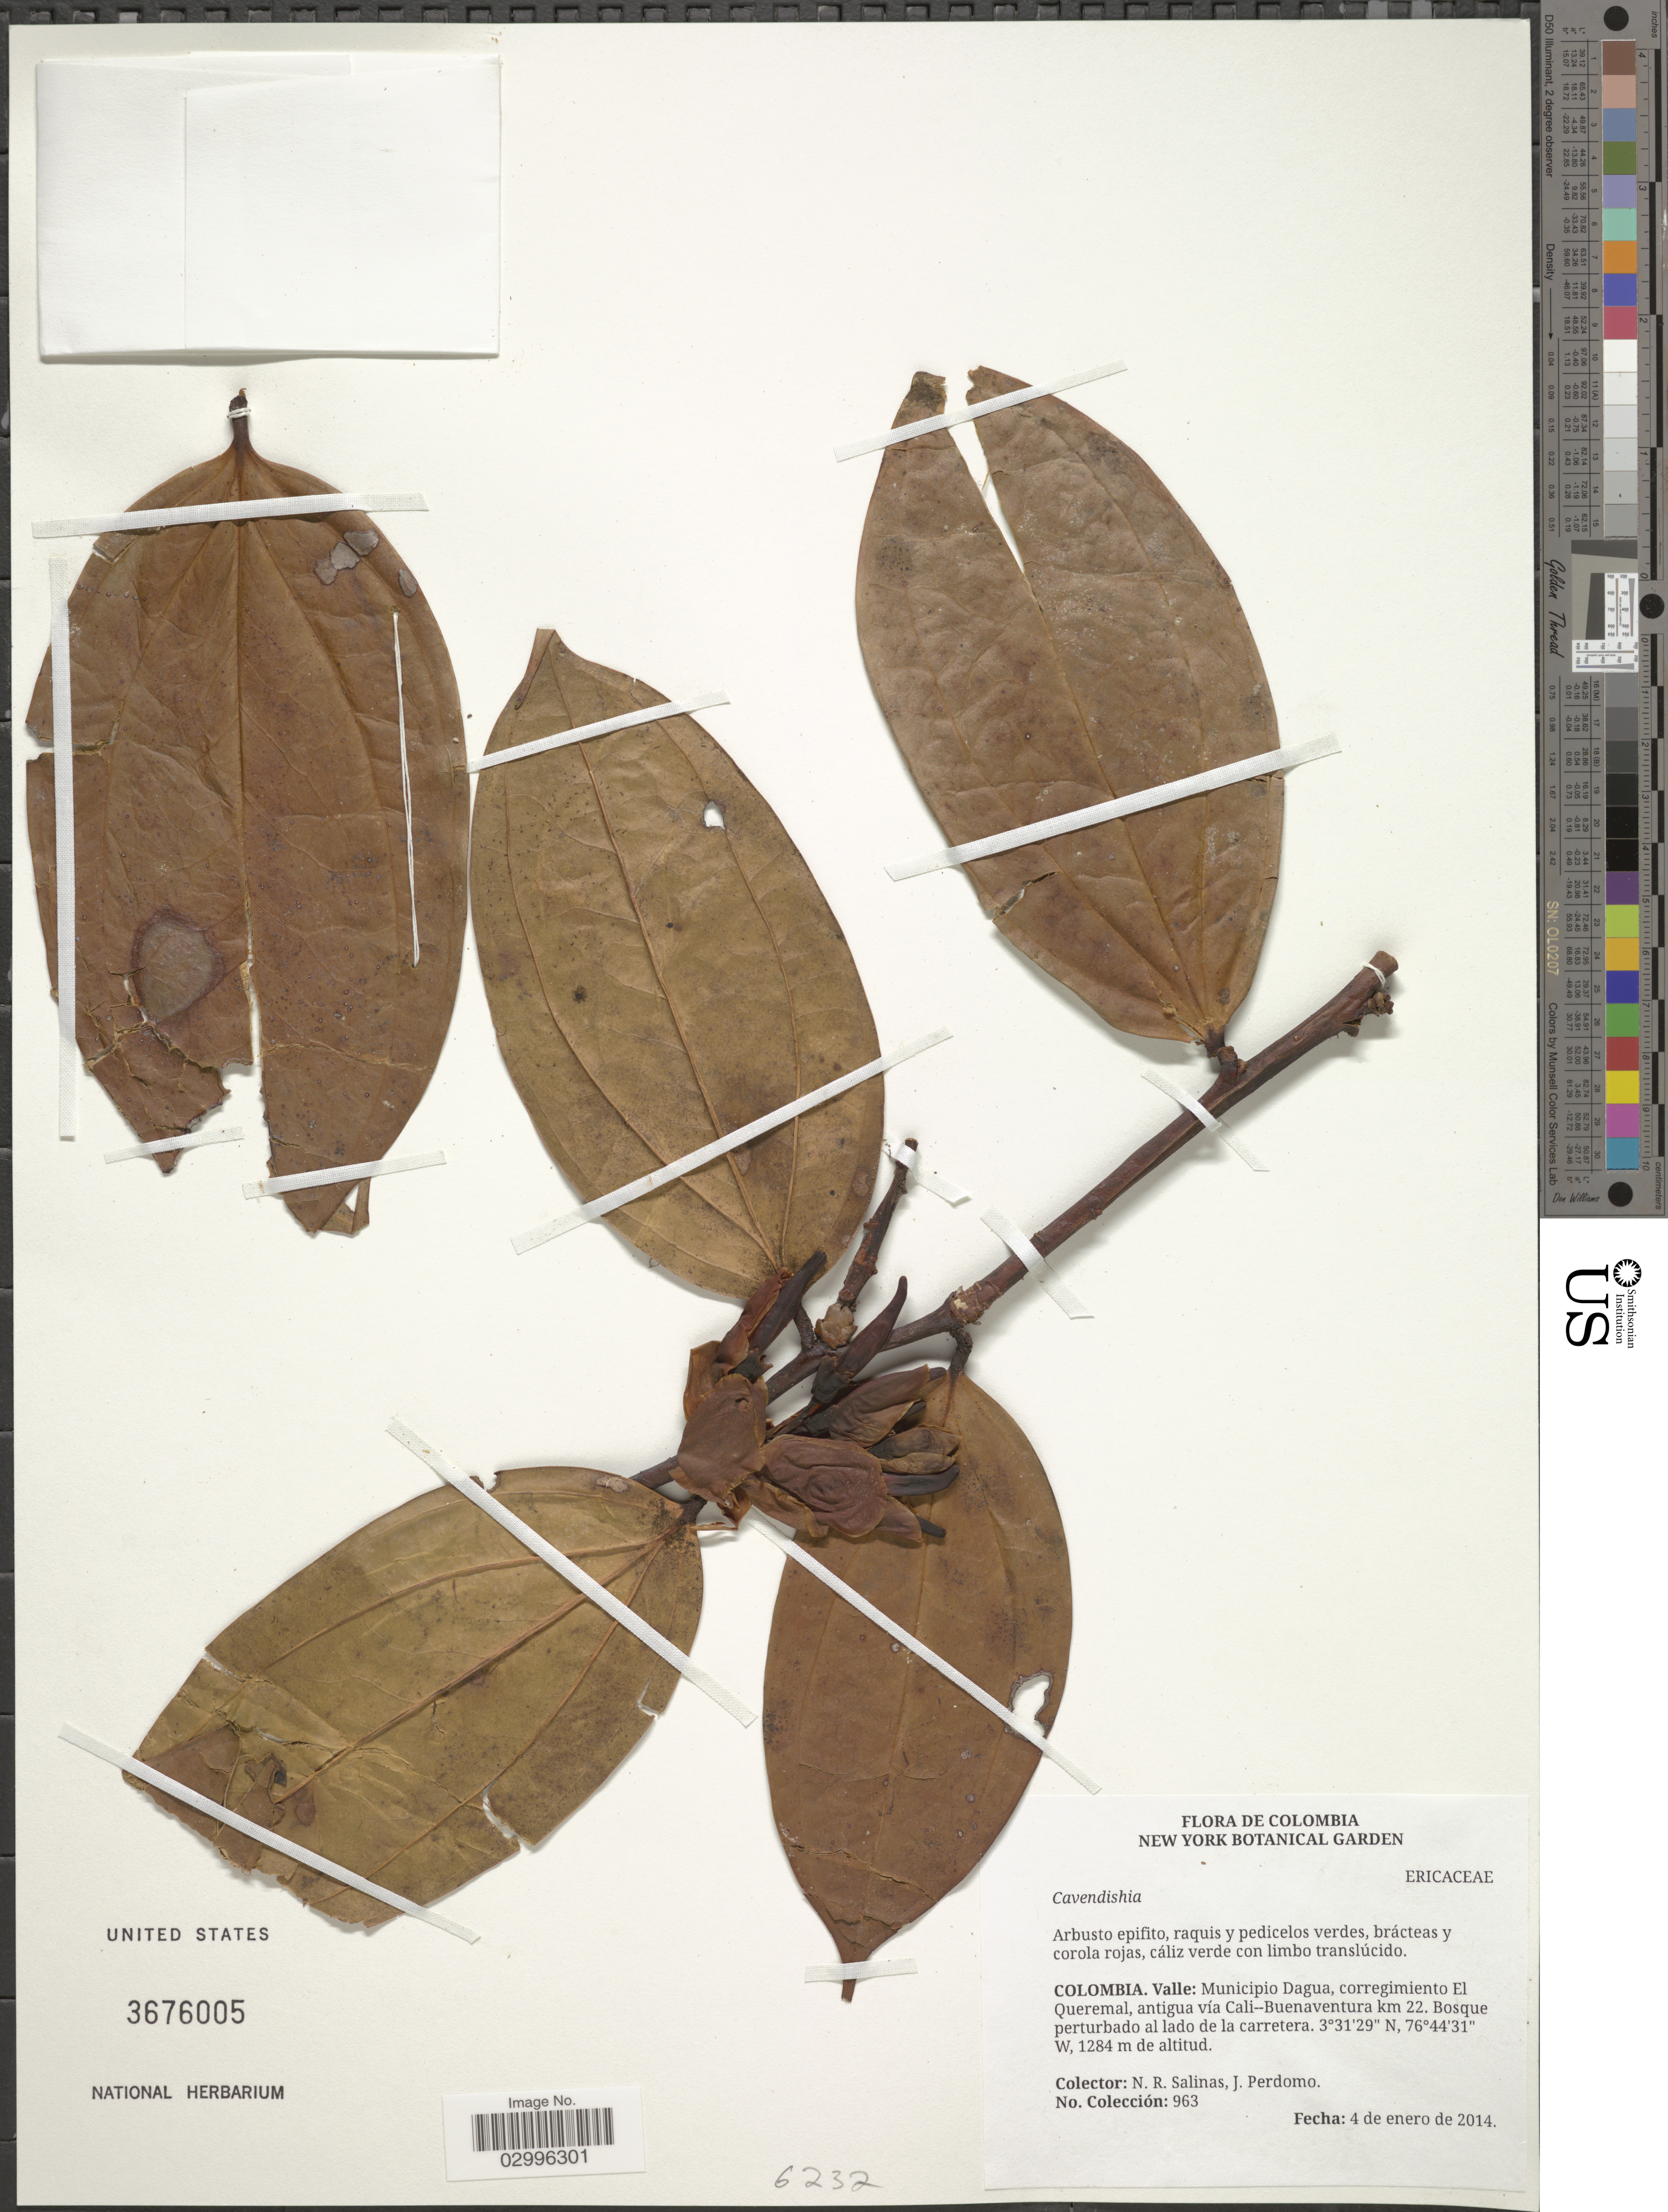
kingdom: Plantae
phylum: Tracheophyta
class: Magnoliopsida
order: Ericales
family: Ericaceae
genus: Cavendishia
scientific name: Cavendishia sp.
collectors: N. Salinas & J. Perdomo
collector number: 963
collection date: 2014-01-04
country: Colombia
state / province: Valle del Cauca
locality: Valle: Municipio Dagua, corregimiento El Queremal, antigua vía Cali-Buenaventura km 22.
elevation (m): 1284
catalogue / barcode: US 3676005